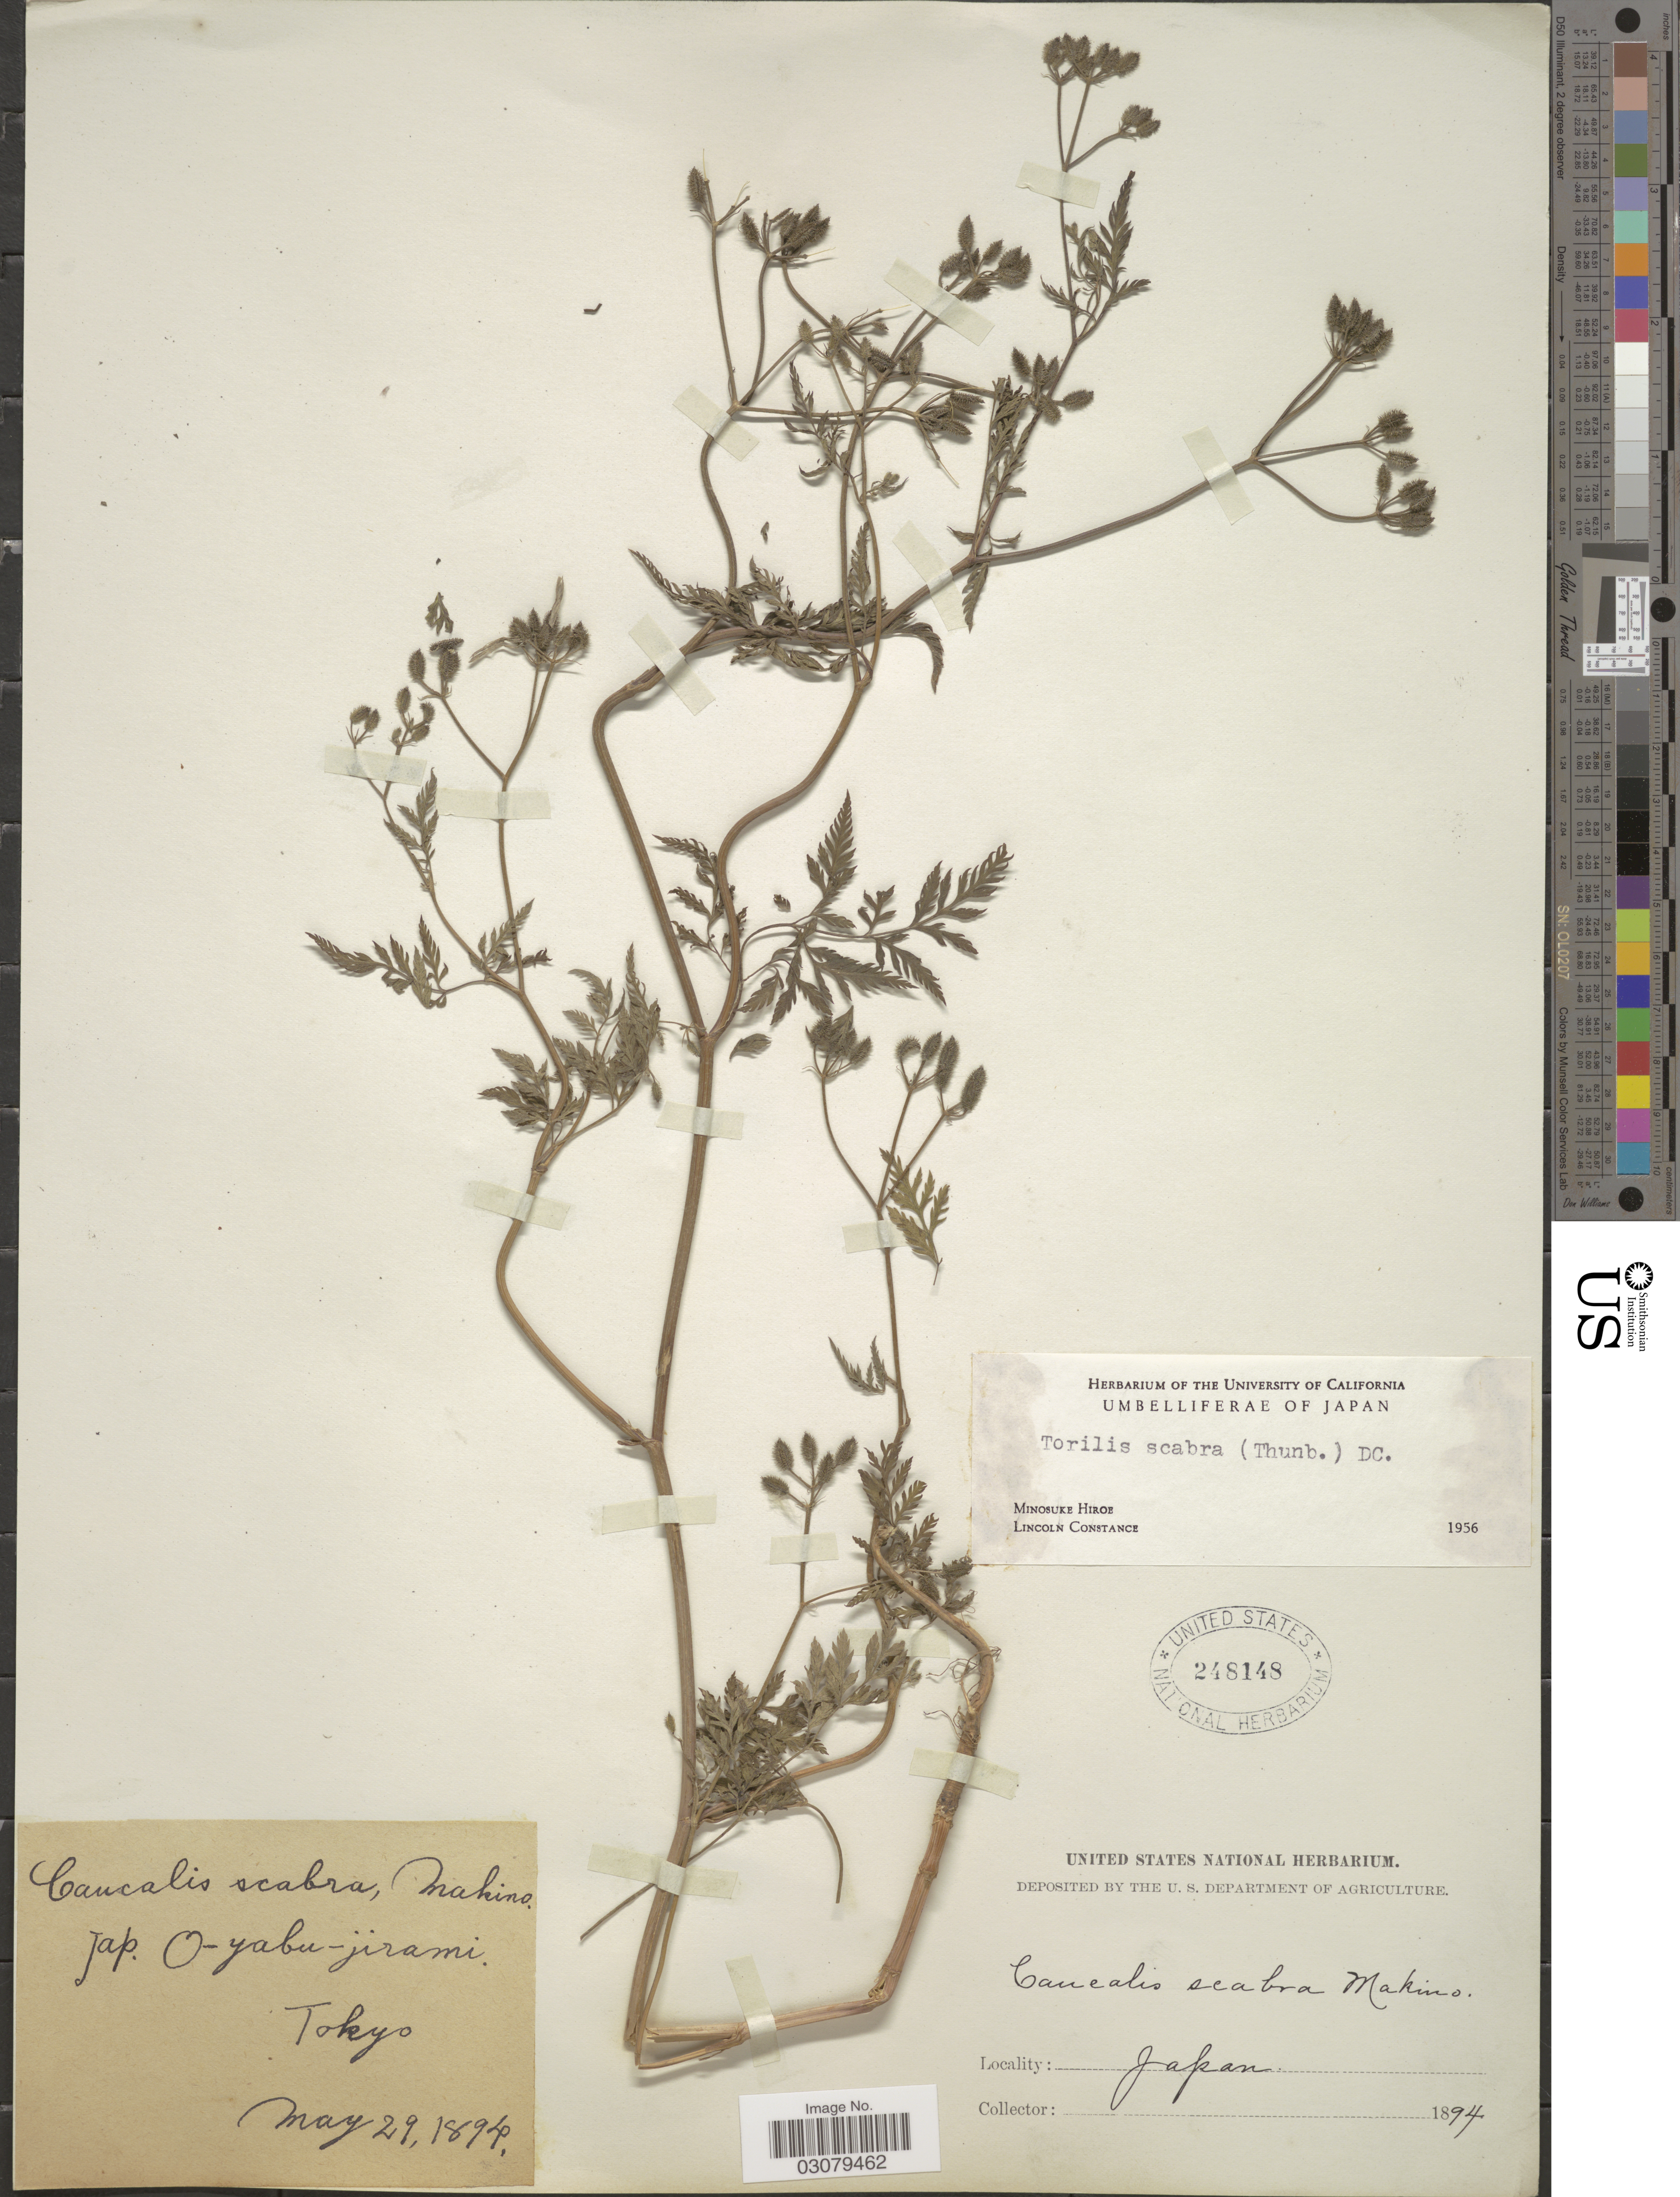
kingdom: Plantae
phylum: Tracheophyta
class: Magnoliopsida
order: Apiales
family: Apiaceae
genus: Torilis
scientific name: Torilis scabra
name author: (Thunb.) DC.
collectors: ex herb. United States National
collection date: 1894-05-29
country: Japan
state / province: Tokyo, Federal City of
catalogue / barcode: US 248148